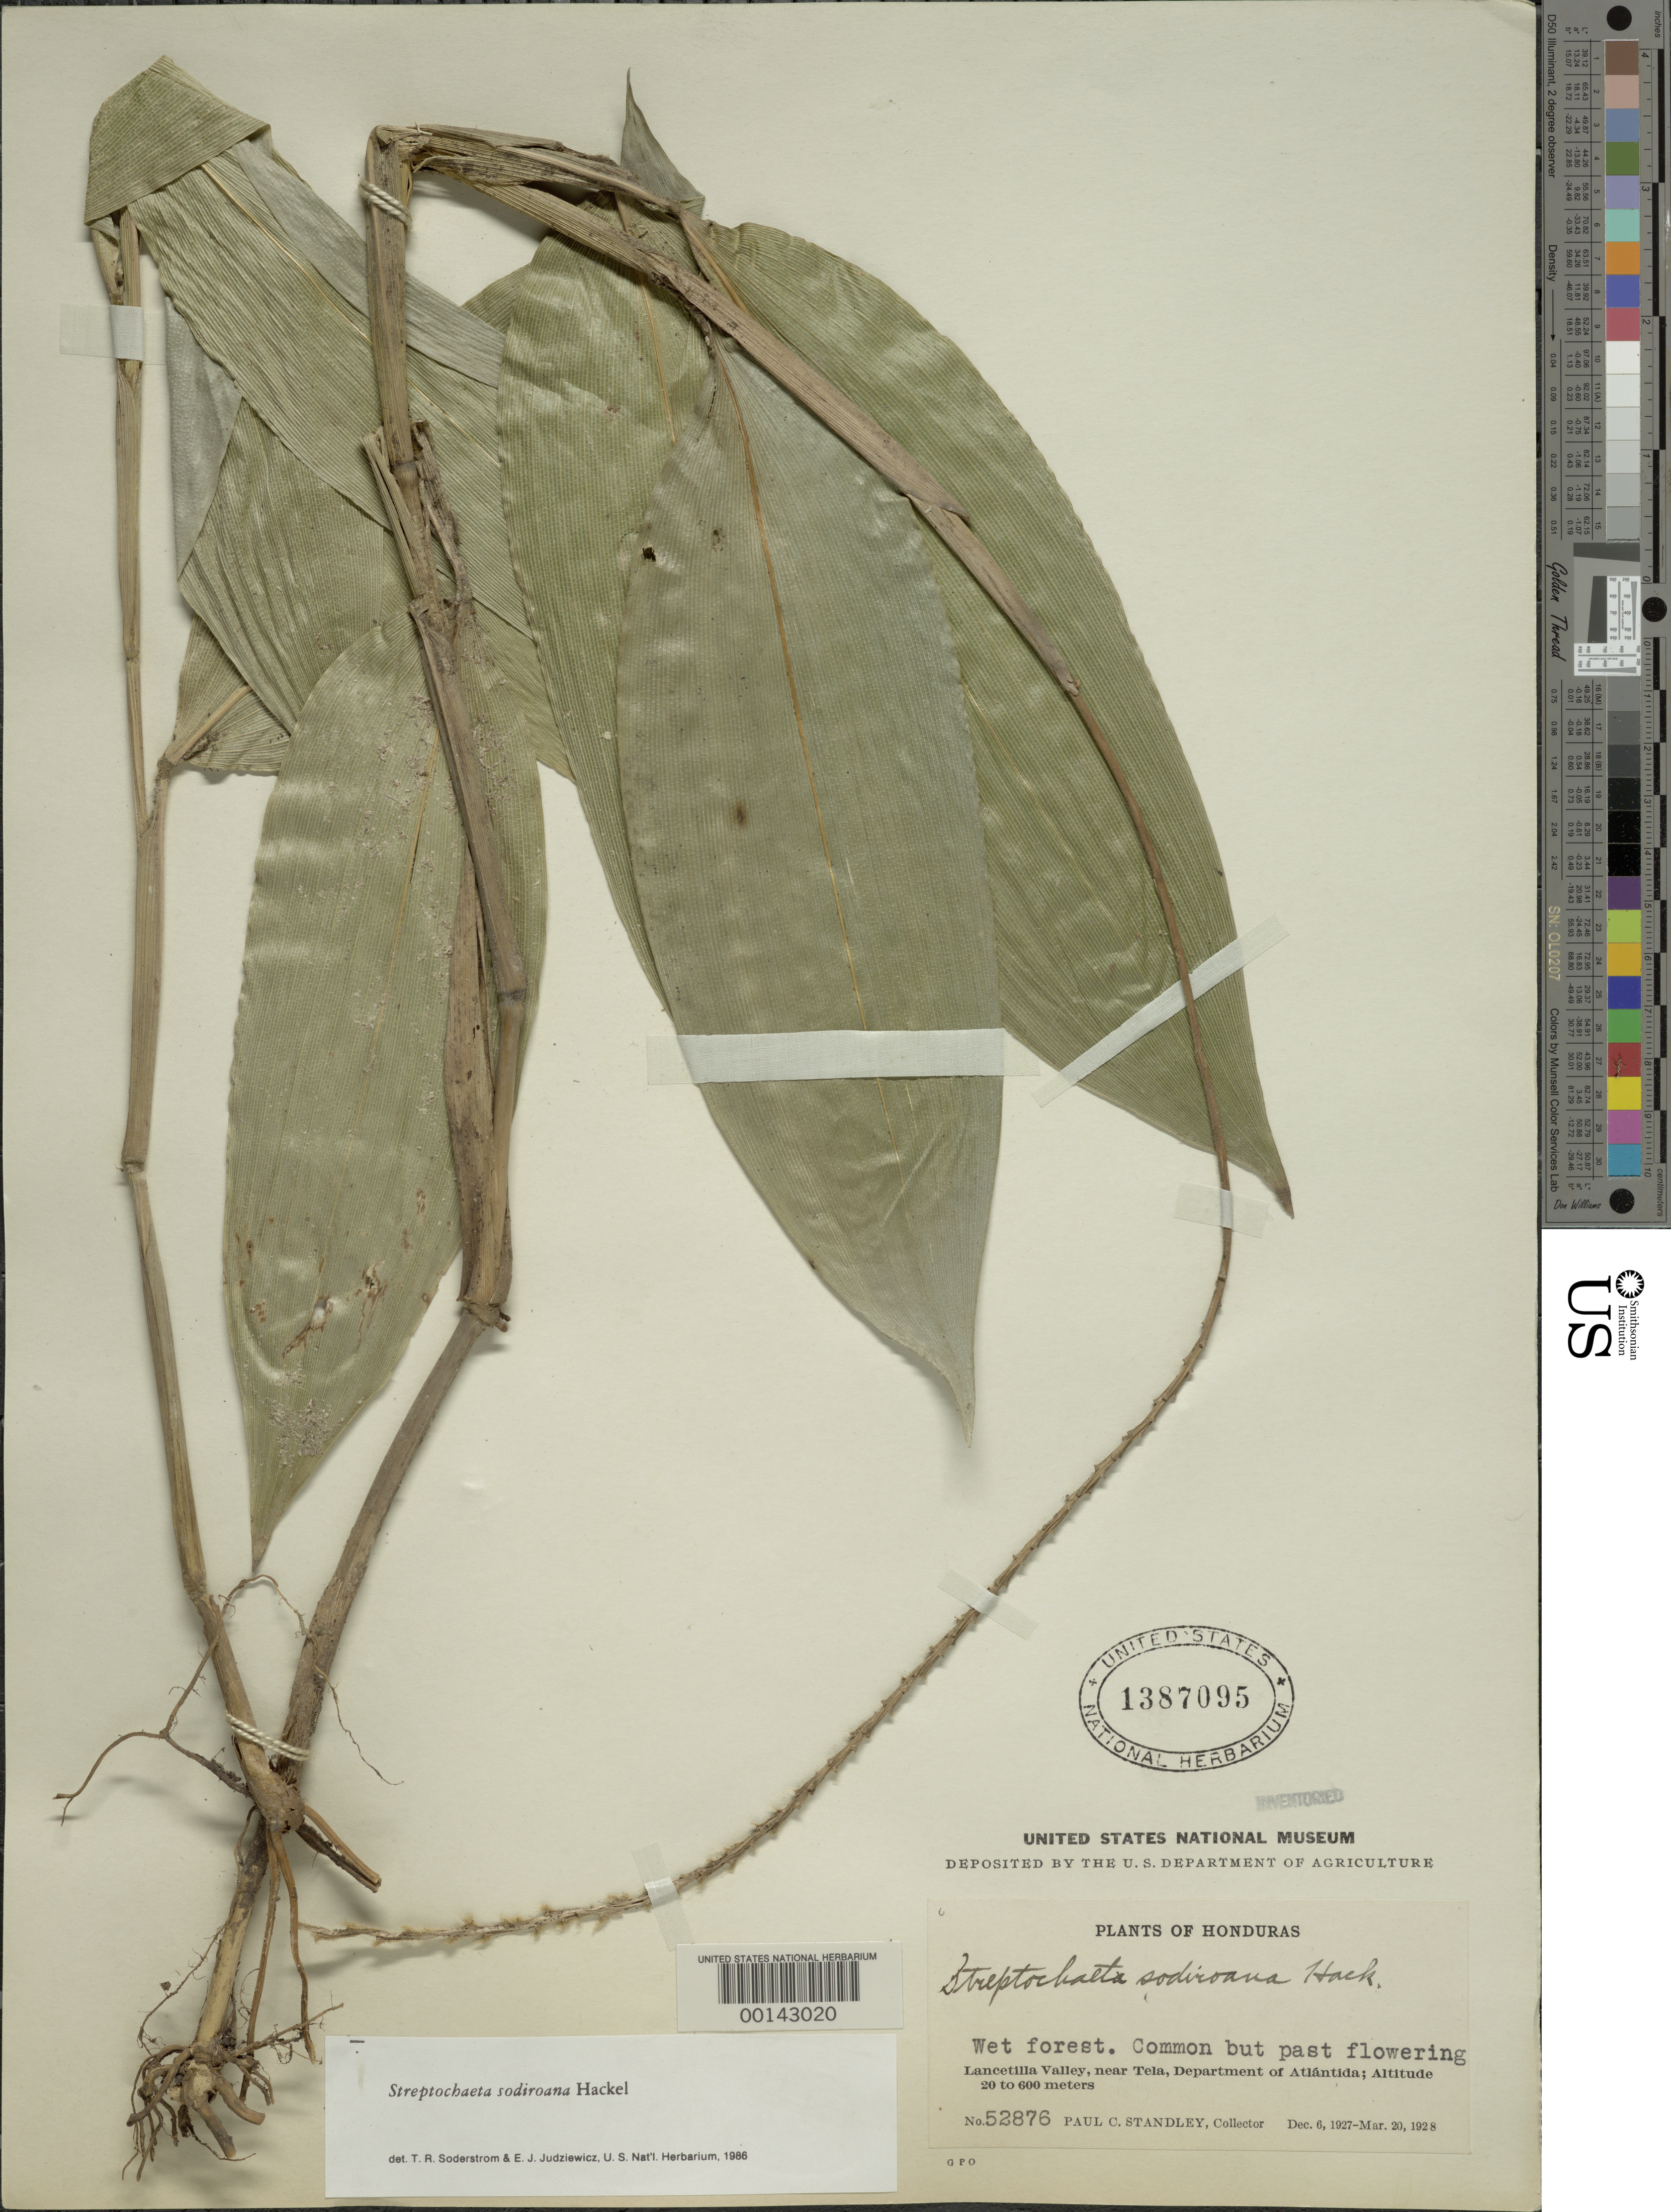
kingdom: Plantae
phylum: Tracheophyta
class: Liliopsida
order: Poales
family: Poaceae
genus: Streptochaeta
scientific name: Streptochaeta sodiroana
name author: Hack.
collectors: P. C. Standley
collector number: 52876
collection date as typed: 06 Dec 1927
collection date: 1927-12-06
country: Honduras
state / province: Atlántida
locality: Tela, Lancetilla Valley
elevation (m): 20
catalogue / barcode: US 1387095